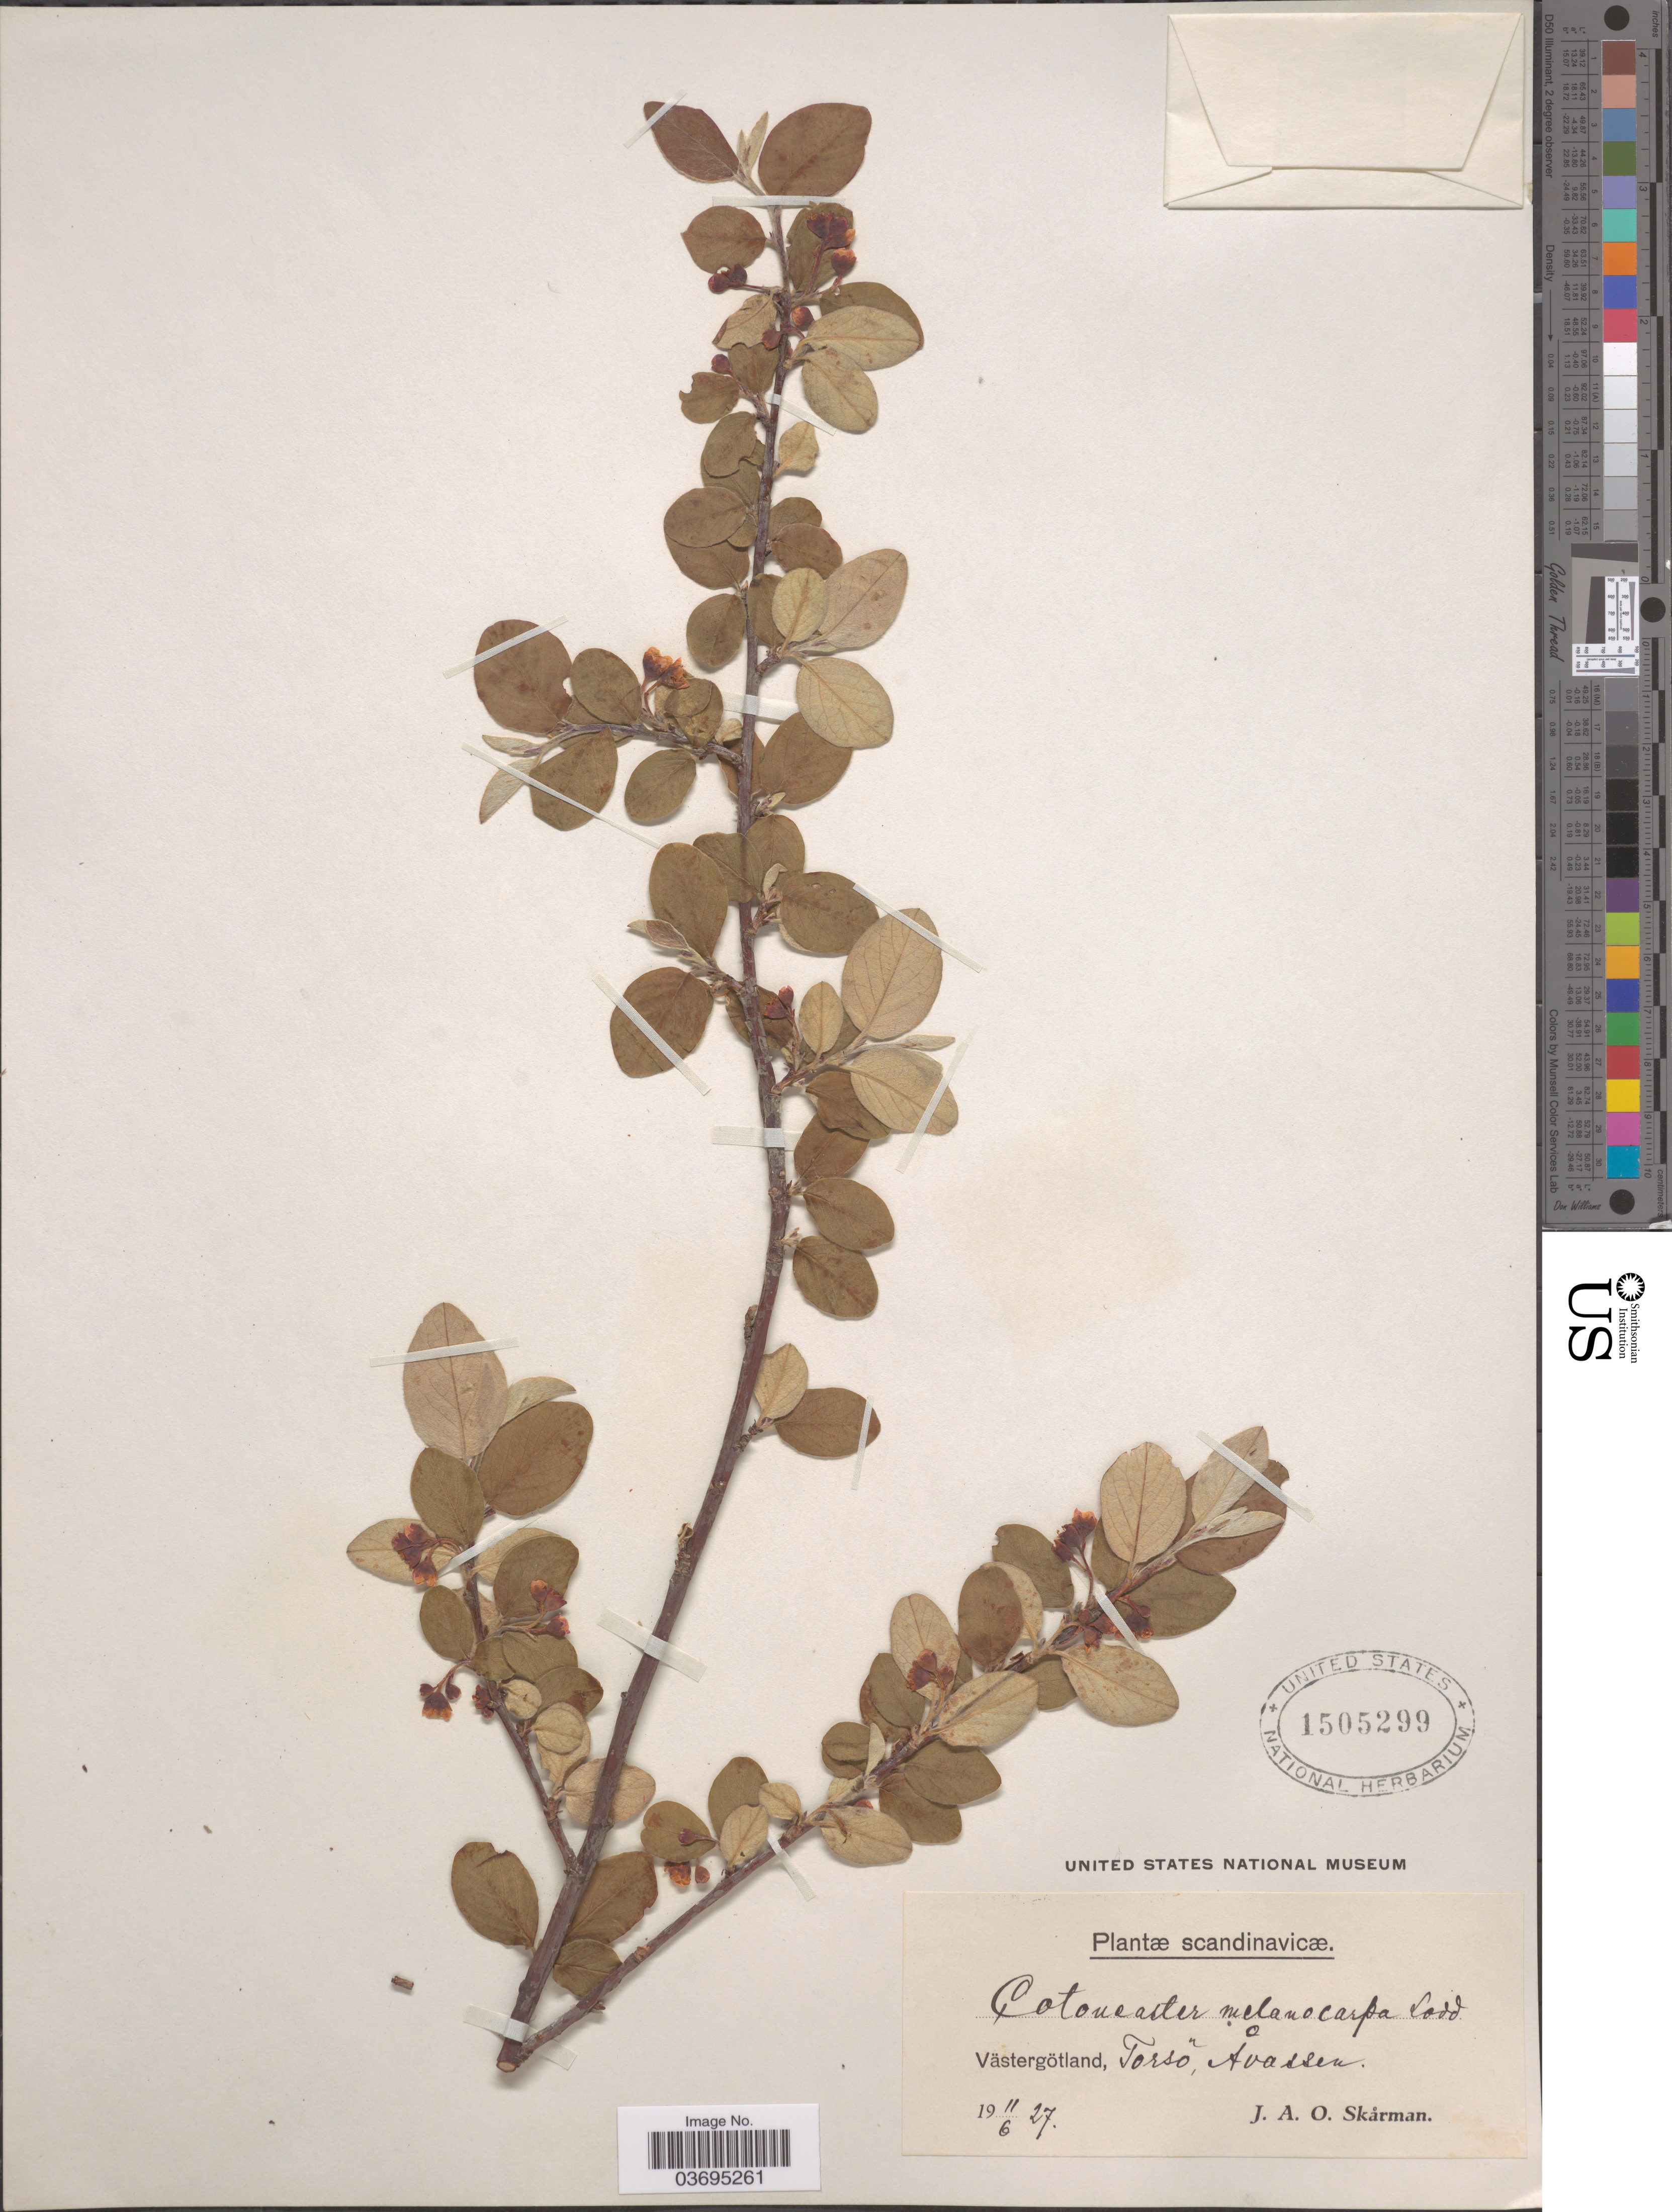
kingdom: Plantae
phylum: Tracheophyta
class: Magnoliopsida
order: Rosales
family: Rosaceae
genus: Cotoneaster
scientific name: Cotoneaster melanocarpus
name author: Conrad L. Loddiges, G. Loddiges & W. Loddiges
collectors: J. Skarman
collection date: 1927-06-11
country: Sweden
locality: Scandinavicæ. Västergötland, Torsö, Åvassen.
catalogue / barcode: US 1505299